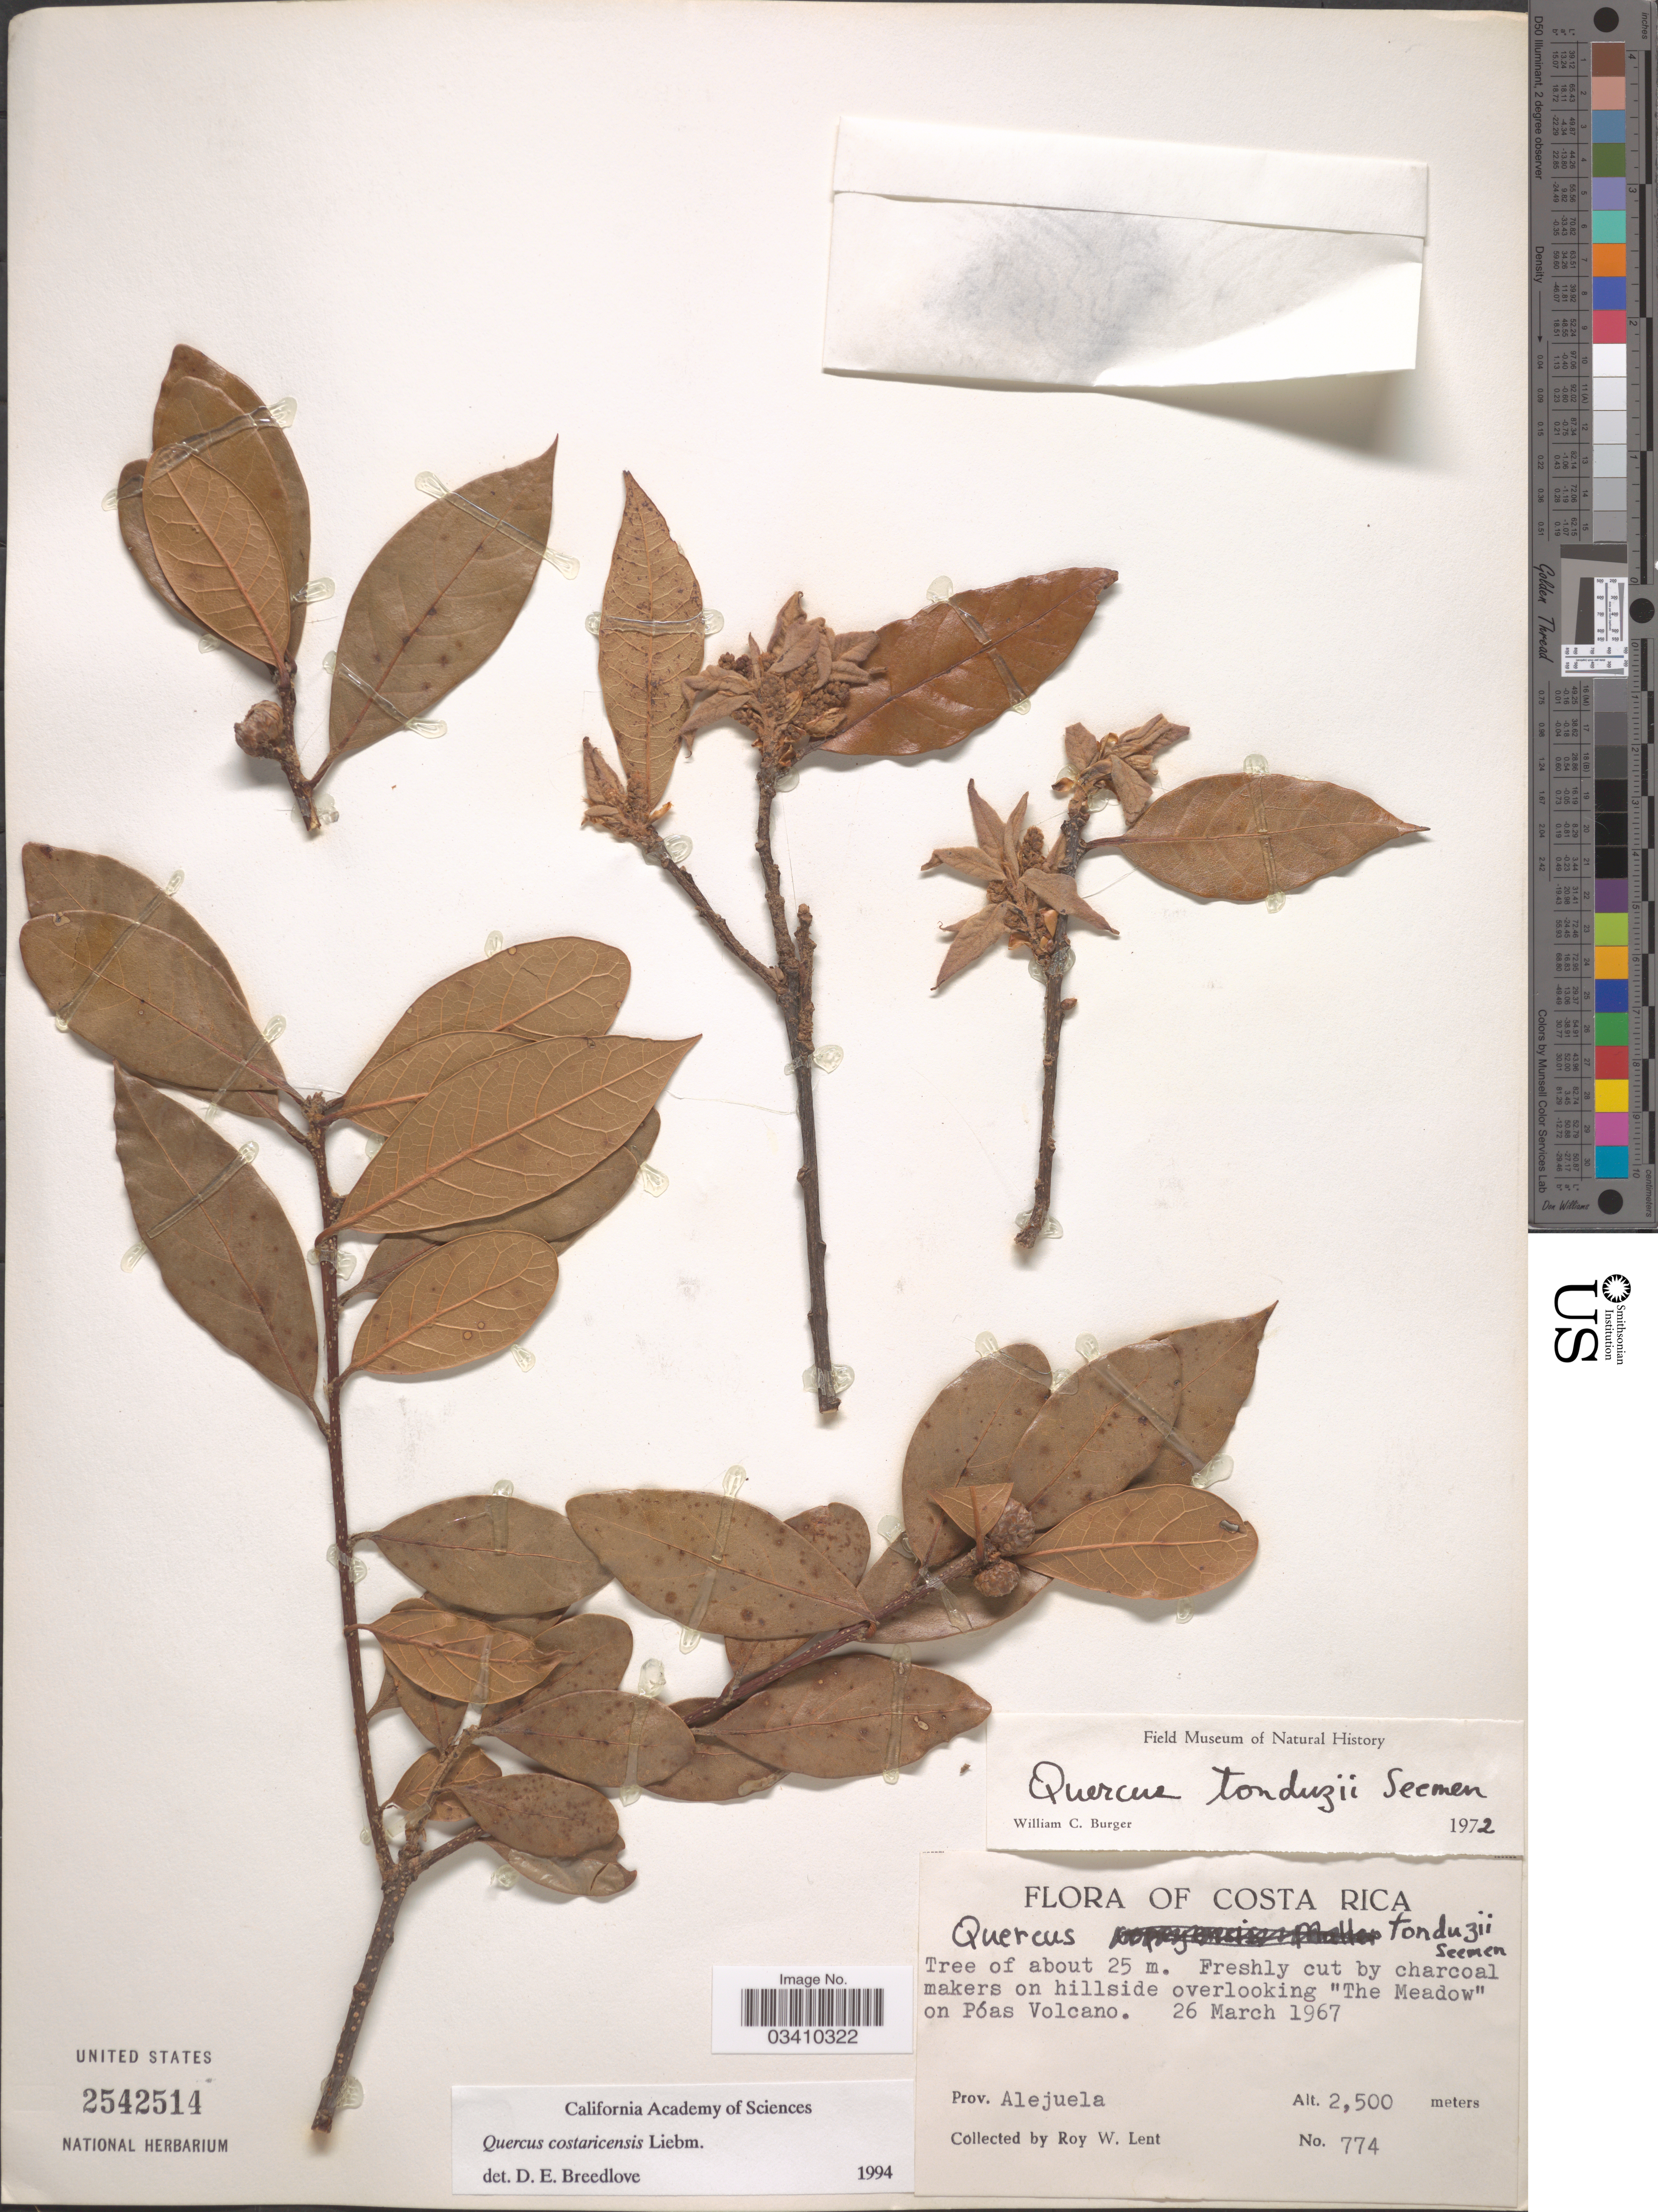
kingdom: Plantae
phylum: Tracheophyta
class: Magnoliopsida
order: Fagales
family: Fagaceae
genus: Quercus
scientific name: Quercus costaricensis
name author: Liebm.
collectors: R. W. Lent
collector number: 774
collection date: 1967-03-26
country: Costa Rica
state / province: Alajuela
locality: On hillside overlooking "The Meadow" on Póas Volcano.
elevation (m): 2500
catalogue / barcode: US 2542514